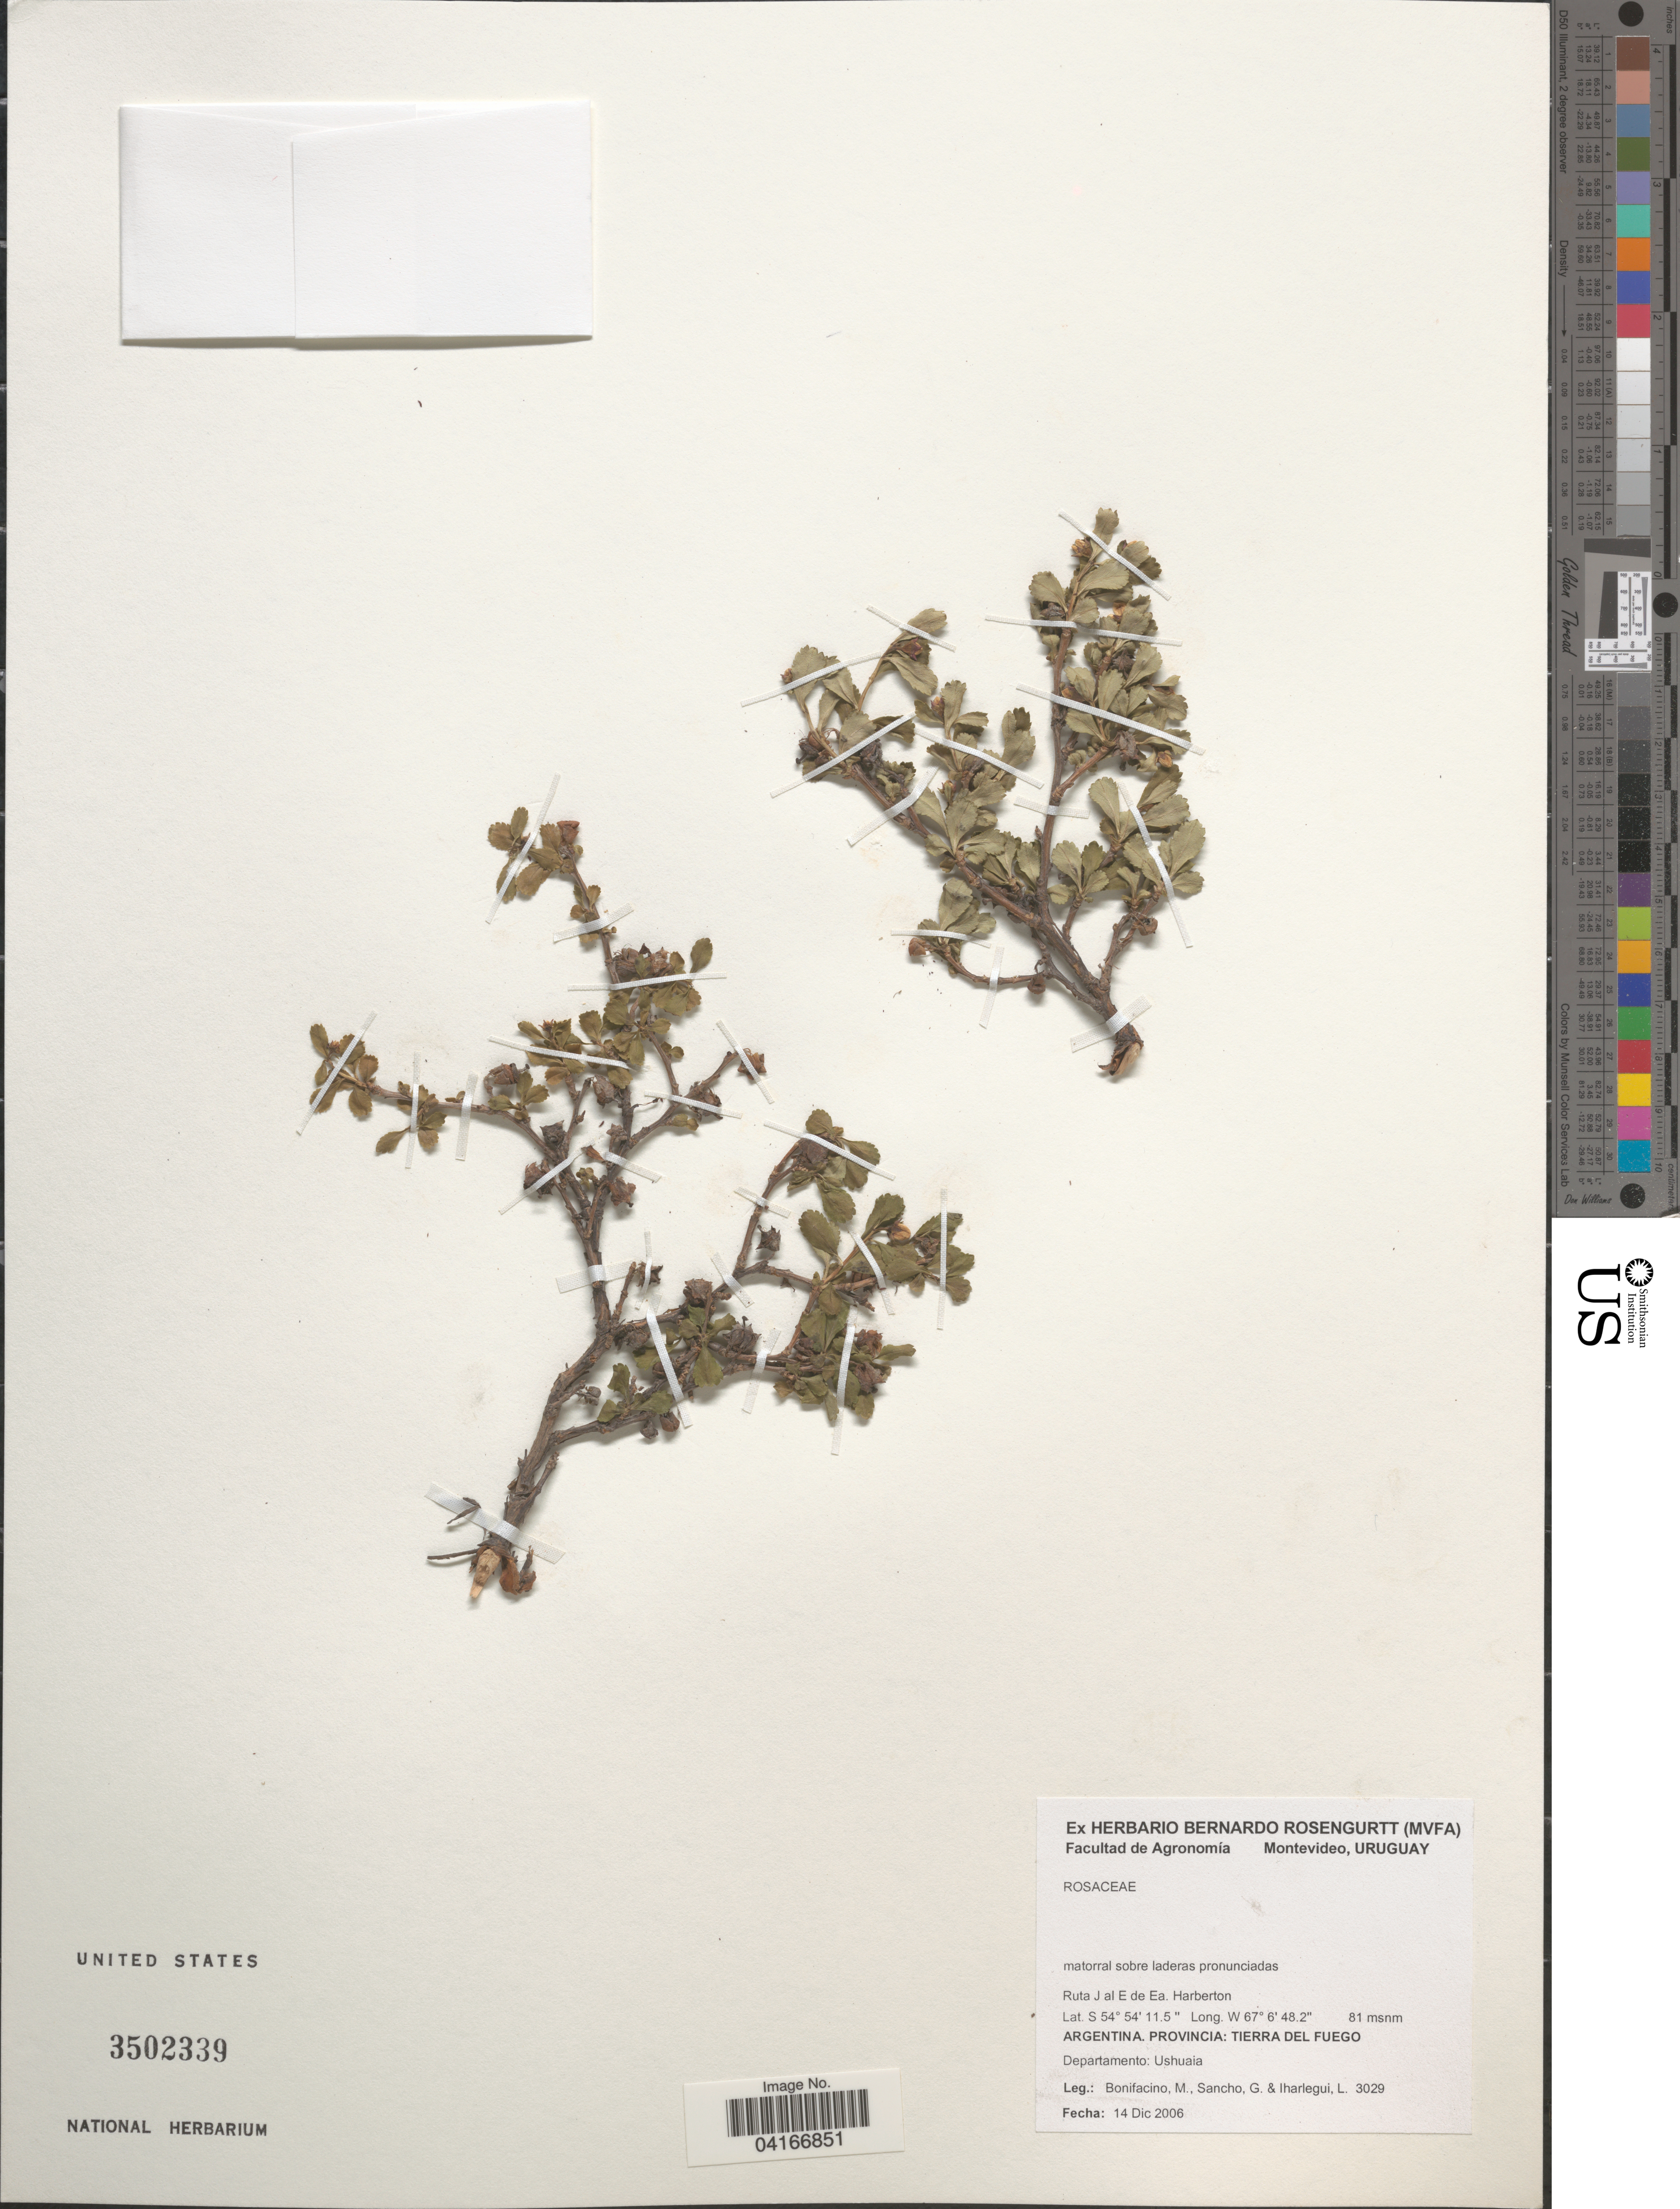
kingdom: Plantae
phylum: Tracheophyta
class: Magnoliopsida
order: Rosales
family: Rosaceae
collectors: M. Bonifacino, G. Sancho & L. Iharlegui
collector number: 3029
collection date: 2006-12-14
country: Argentina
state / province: Tierra del Fuego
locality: Ruta J al E de Ea. Harberton. Departamento: Ushuaia.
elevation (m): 81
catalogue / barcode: US 3502339